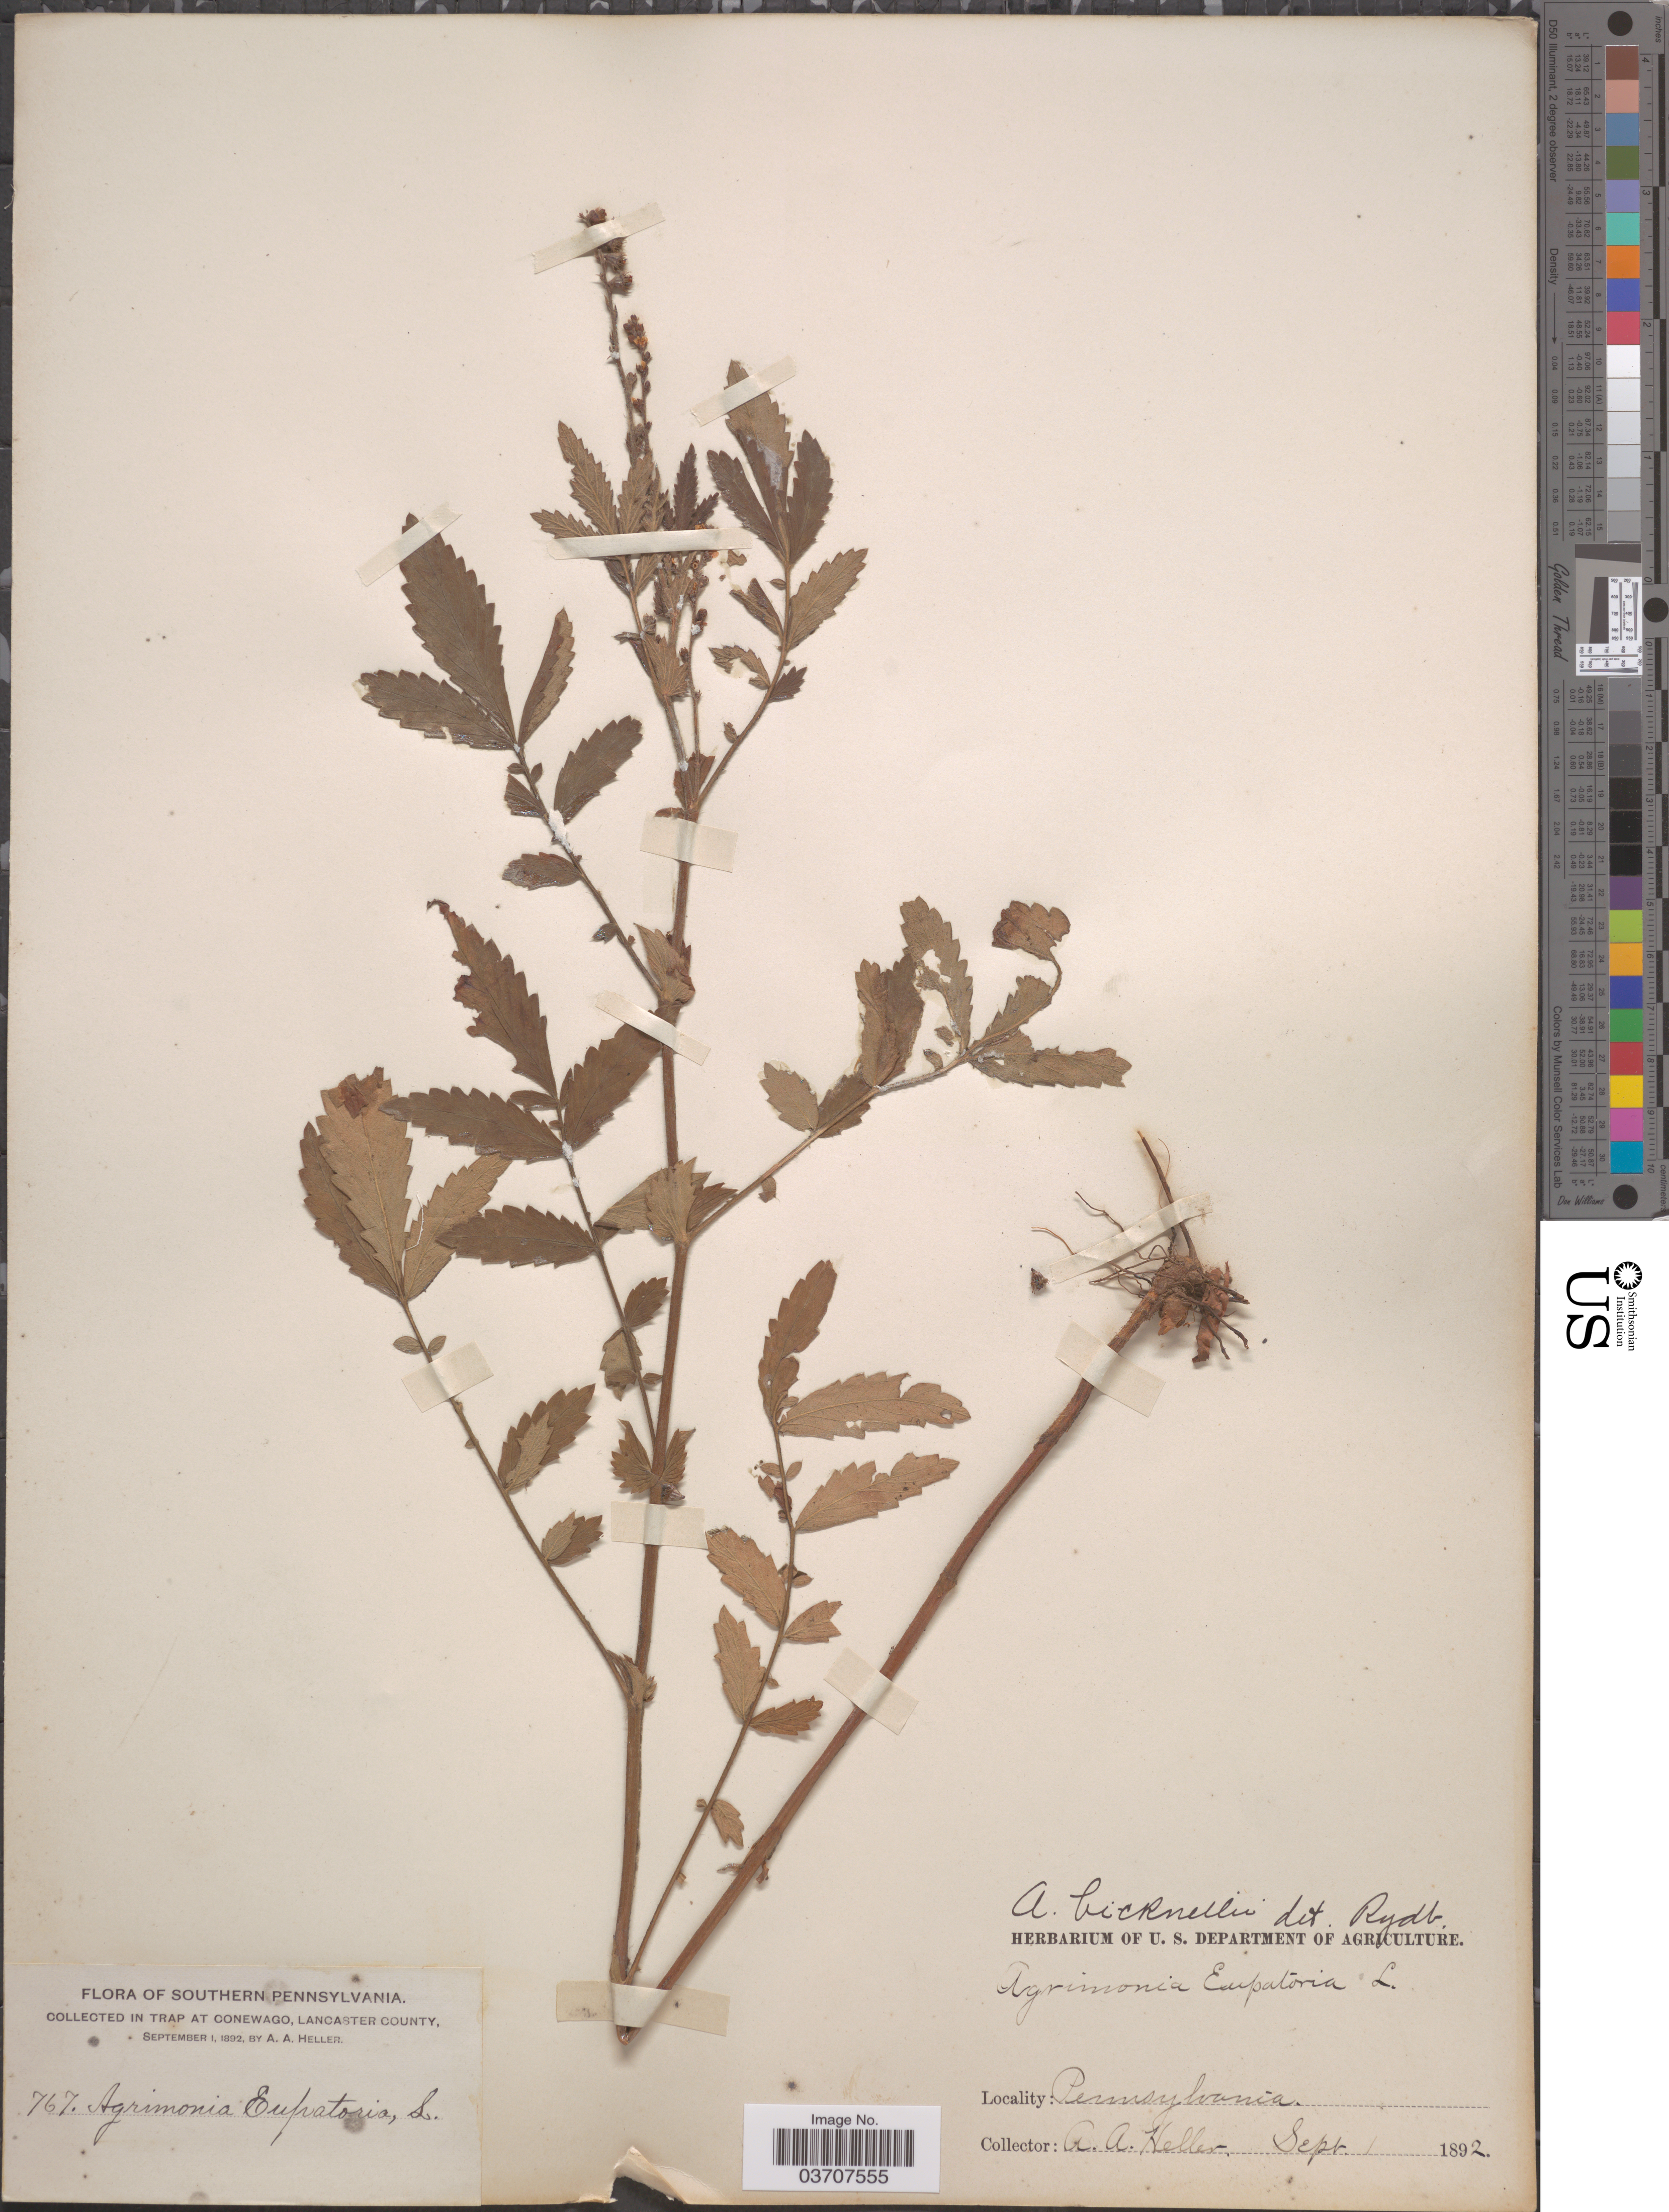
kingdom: Plantae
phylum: Tracheophyta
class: Magnoliopsida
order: Rosales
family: Rosaceae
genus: Agrimonia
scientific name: Agrimonia bicknellii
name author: (Kearney) Rydb.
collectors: A. A. Heller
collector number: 767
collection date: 1892-09-01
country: United States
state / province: Pennsylvania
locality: Southern Pennsylvania. In trap at Conewago, Lancaster County.